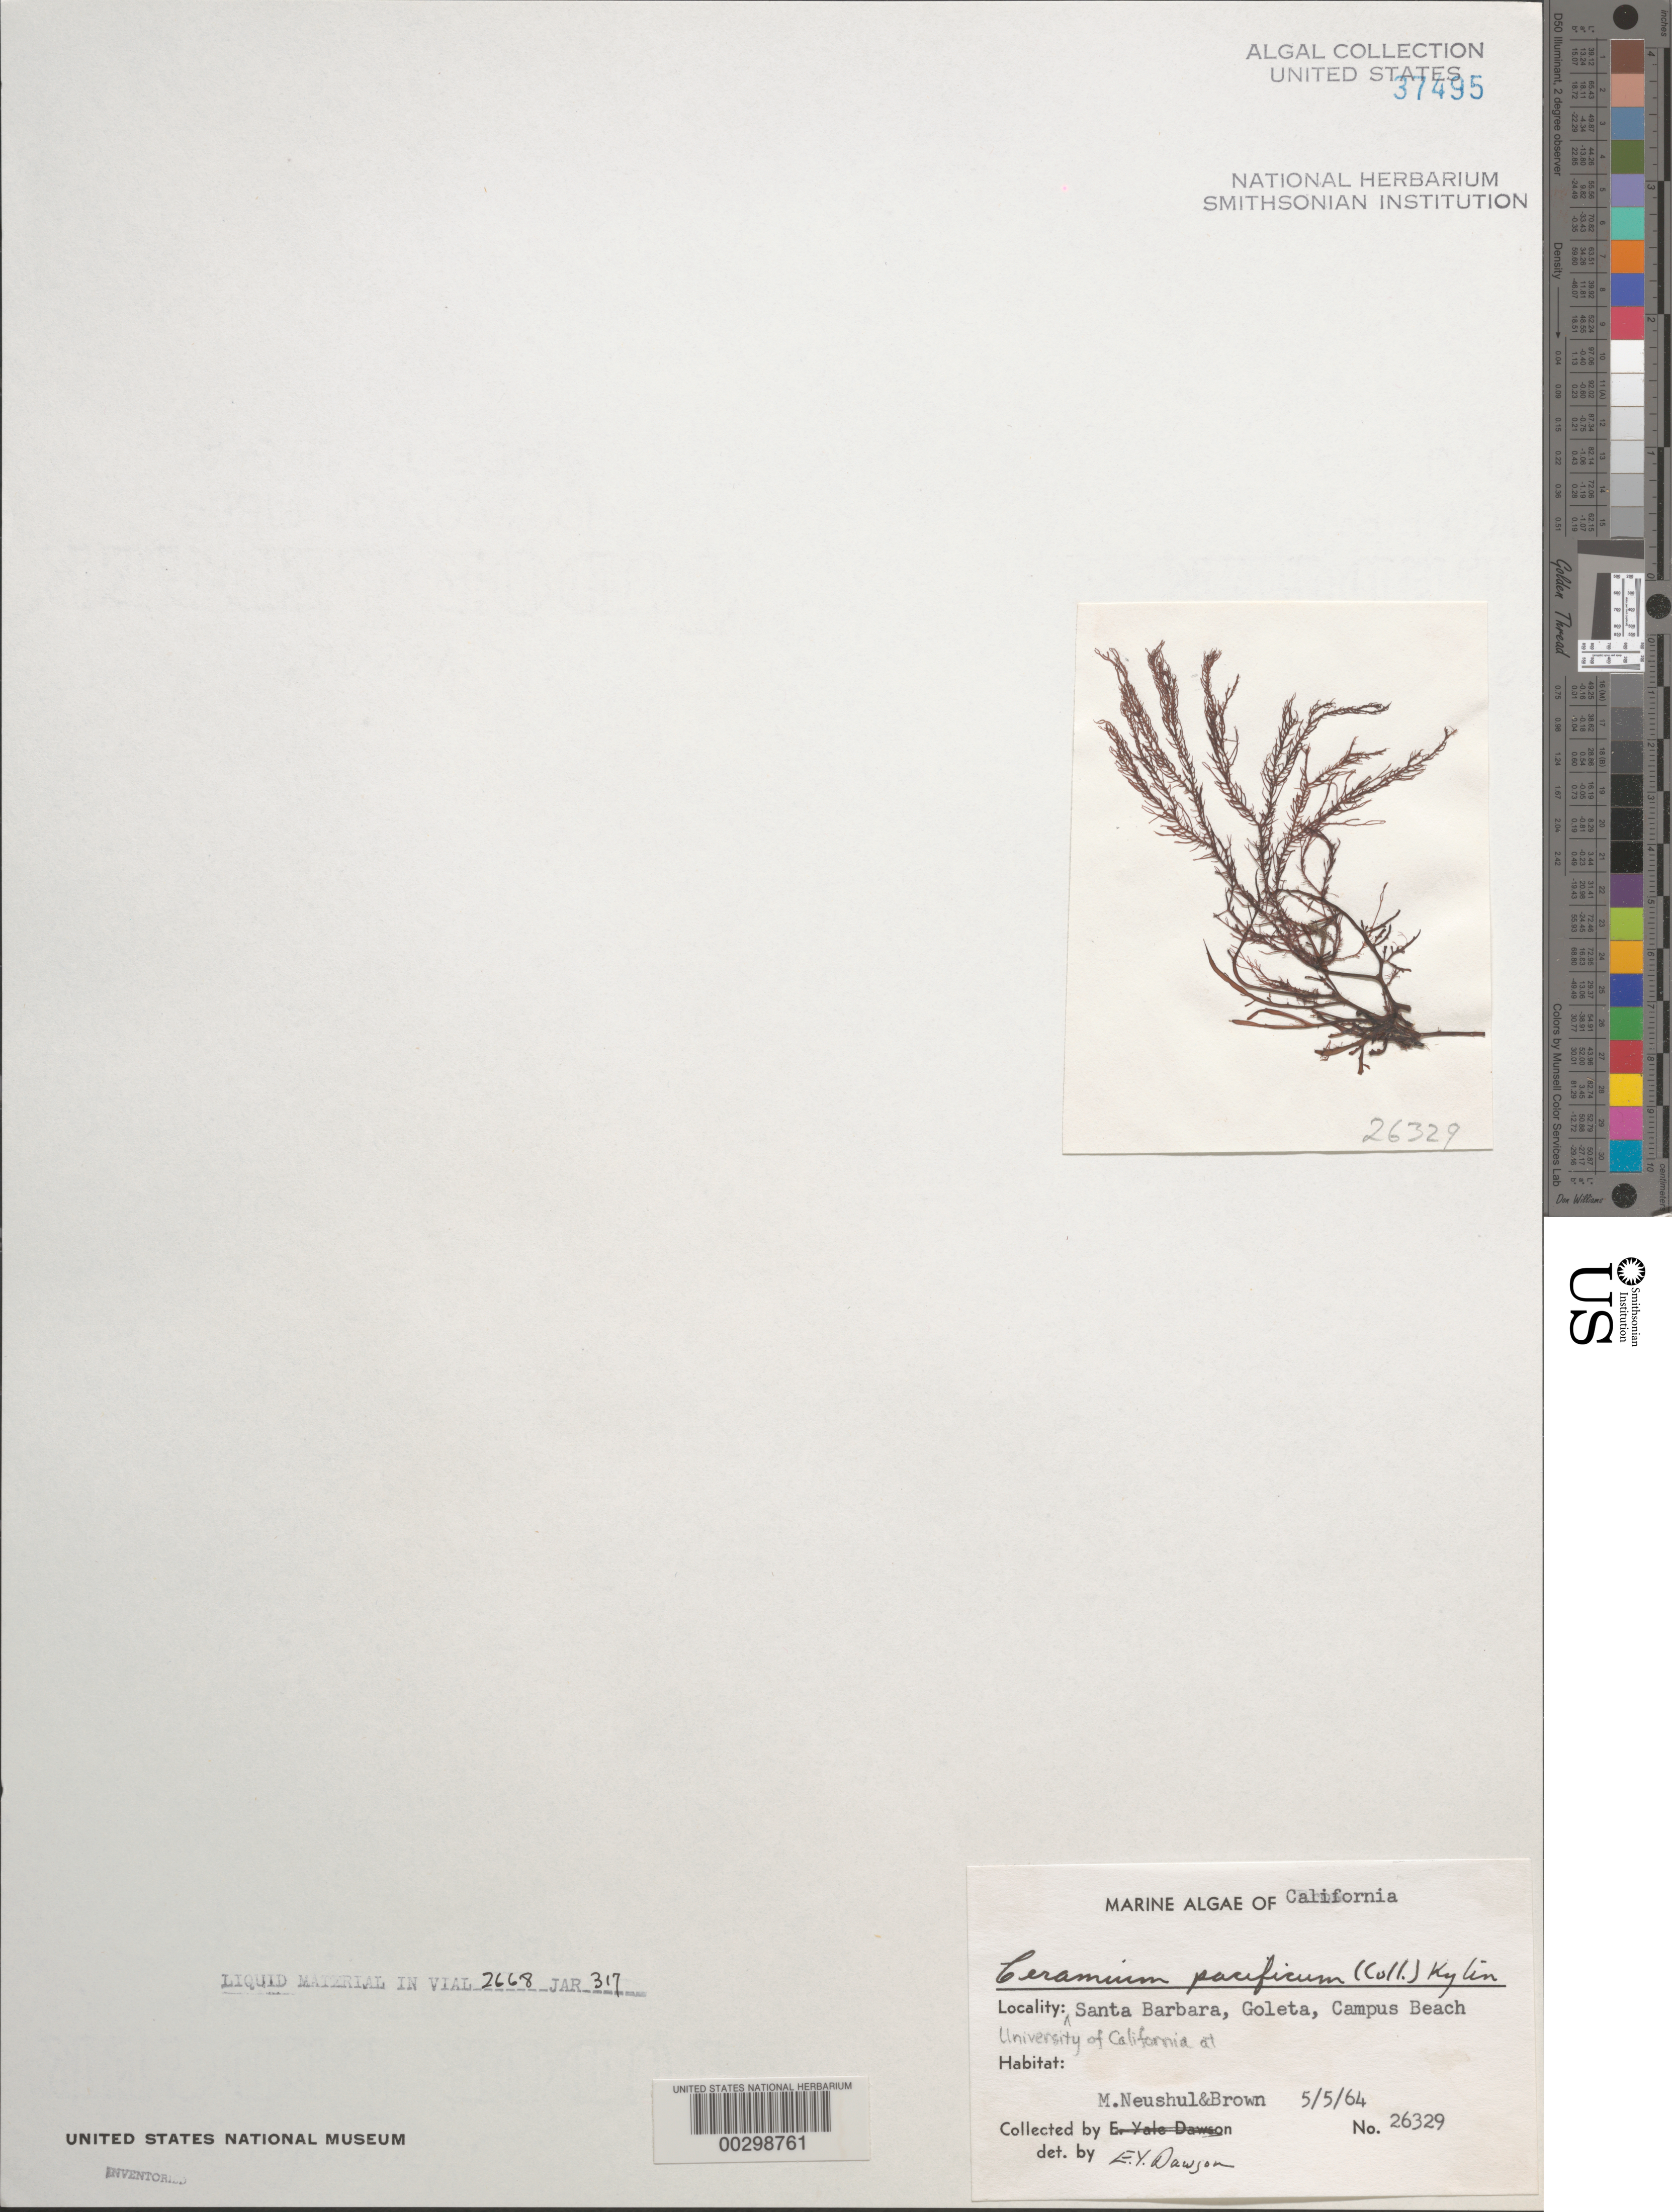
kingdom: Plantae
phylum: Rhodophyta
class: Florideophyceae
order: Ceramiales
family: Ceramiaceae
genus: Ceramium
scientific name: Ceramium pacificum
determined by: Dawson, E. Y.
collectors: M. Neushul & D. Brown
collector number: EYD 26329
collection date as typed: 05 May 1964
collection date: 1964-05-05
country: United States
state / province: California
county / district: Santa Barbara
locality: Goleta, Campus Beach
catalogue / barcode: US 37495